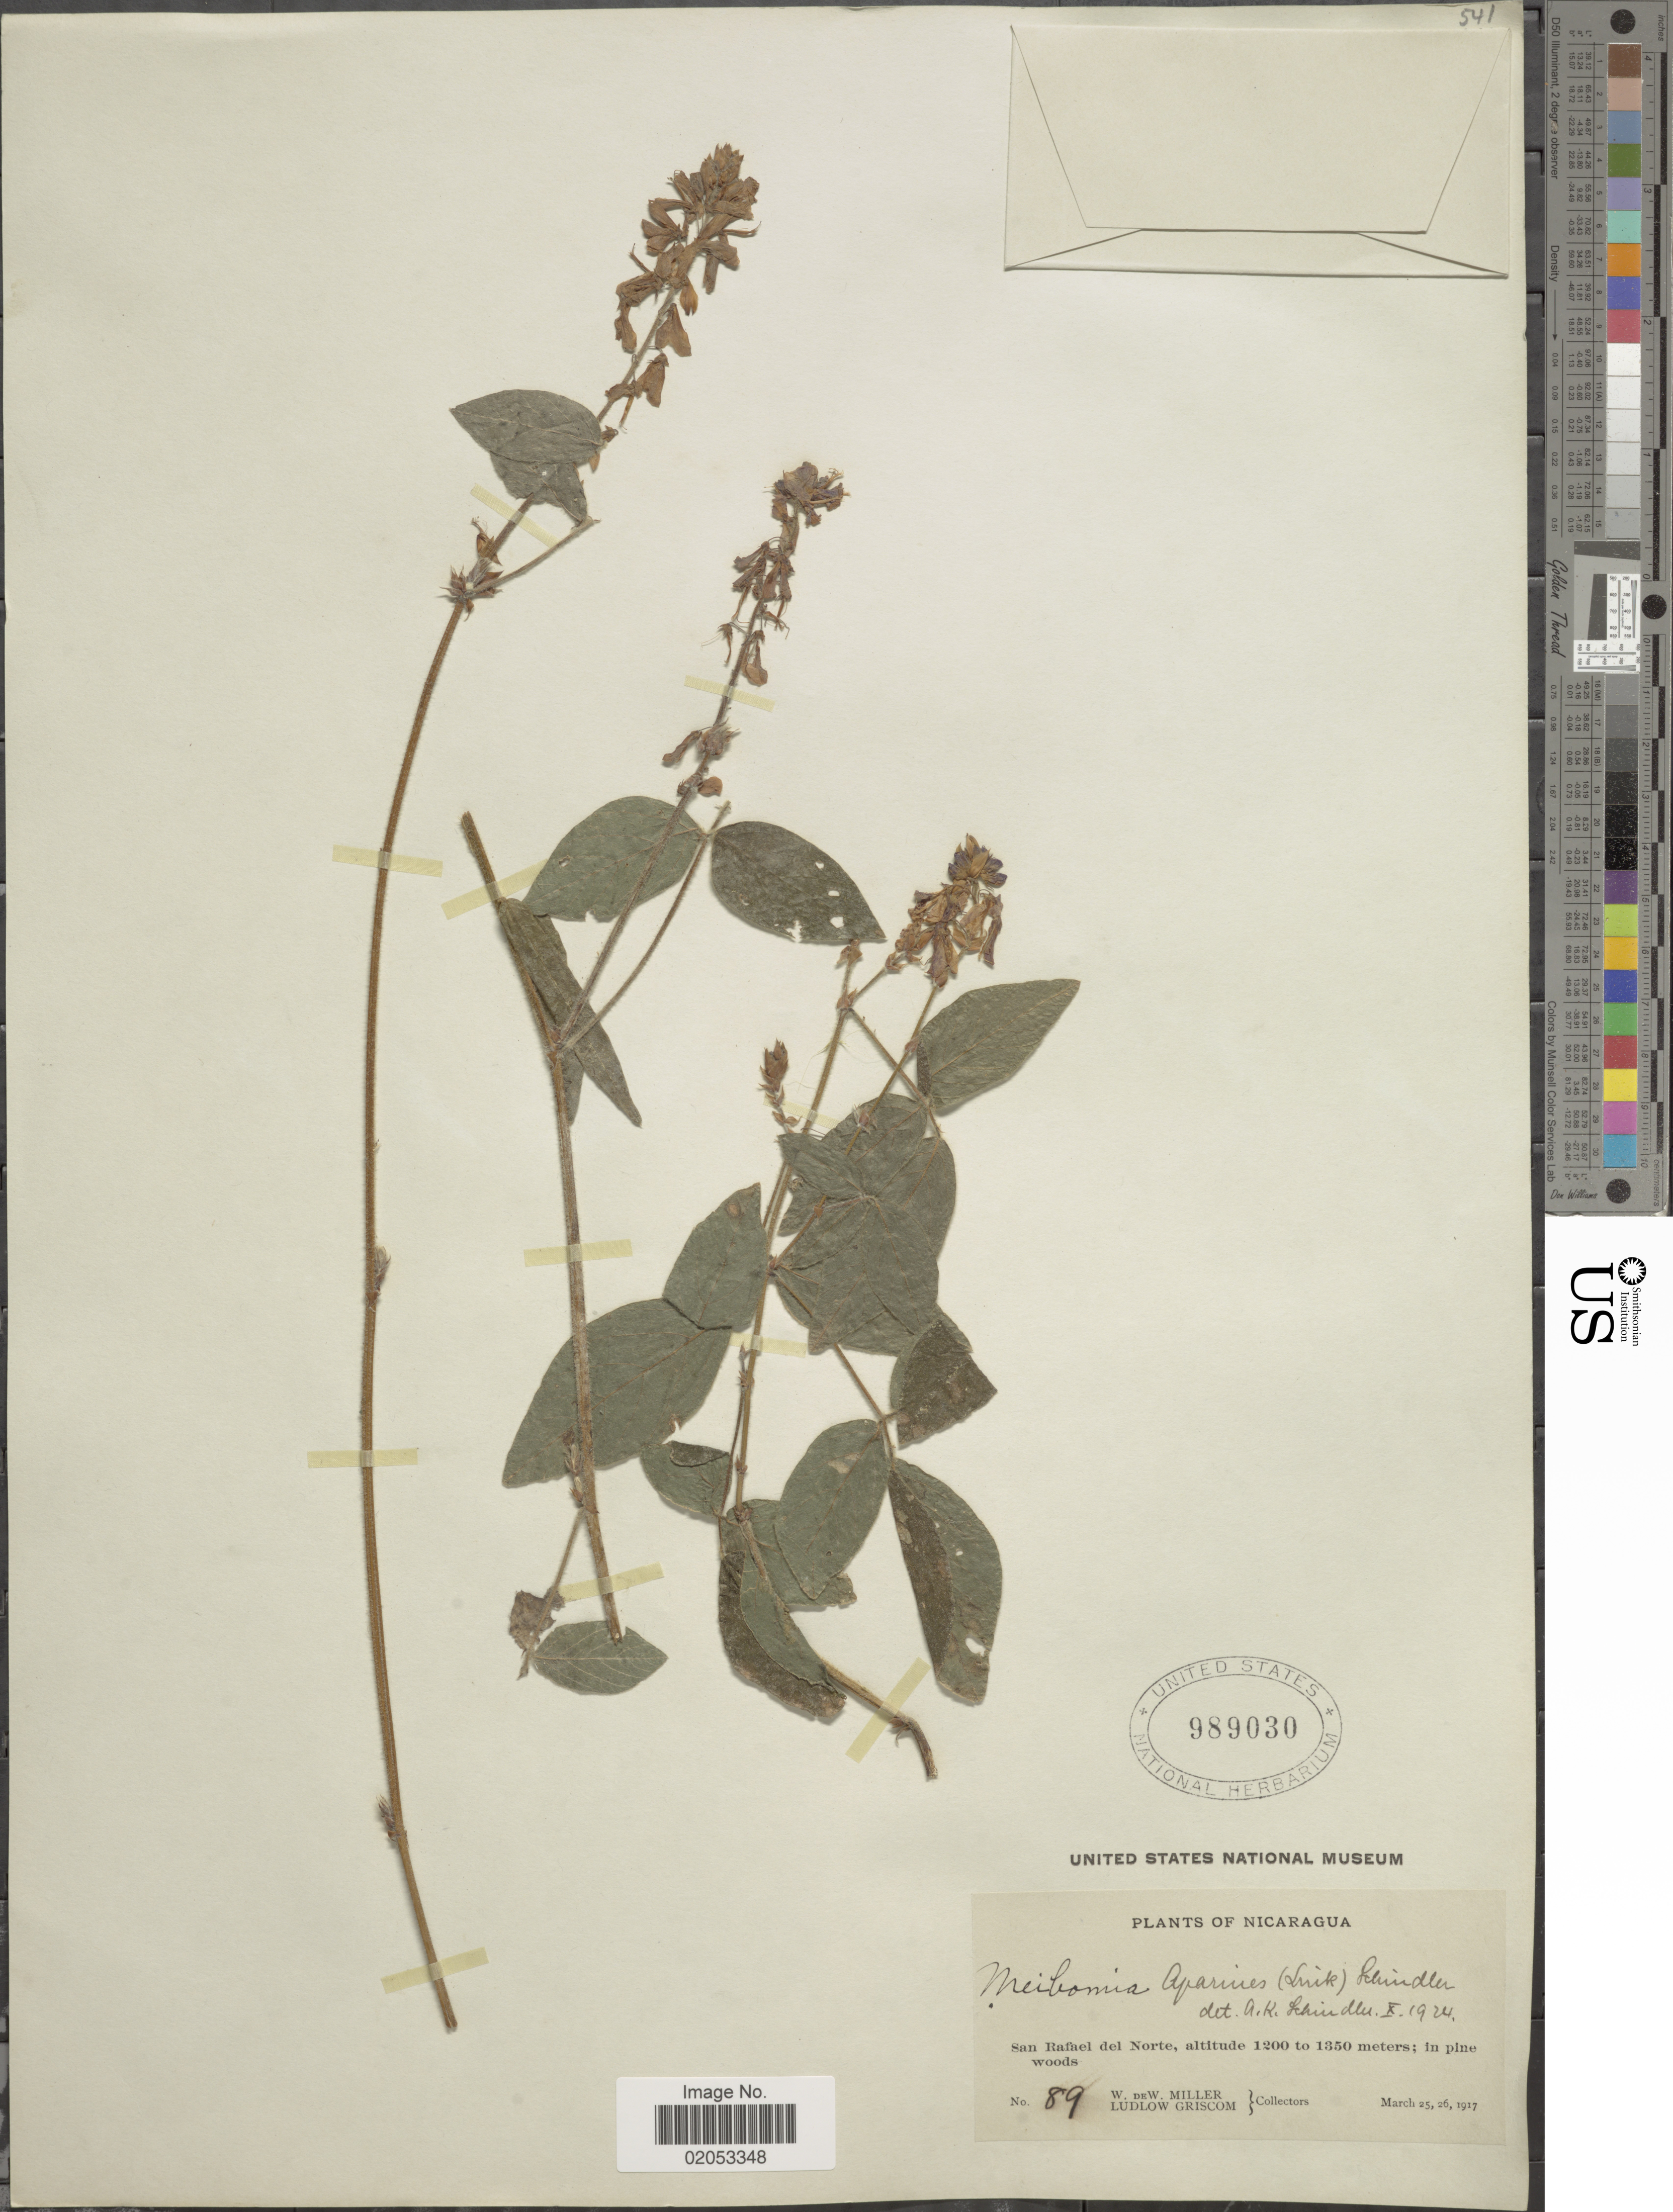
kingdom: Plantae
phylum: Tracheophyta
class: Magnoliopsida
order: Fabales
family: Fabaceae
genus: Desmodium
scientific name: Desmodium aparines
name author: (Link) DC.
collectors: W. Miller & L. Griscom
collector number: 89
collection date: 1917-03-25/1917-03-26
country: Nicaragua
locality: San Rafael del Norte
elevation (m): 1200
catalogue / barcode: US 989030